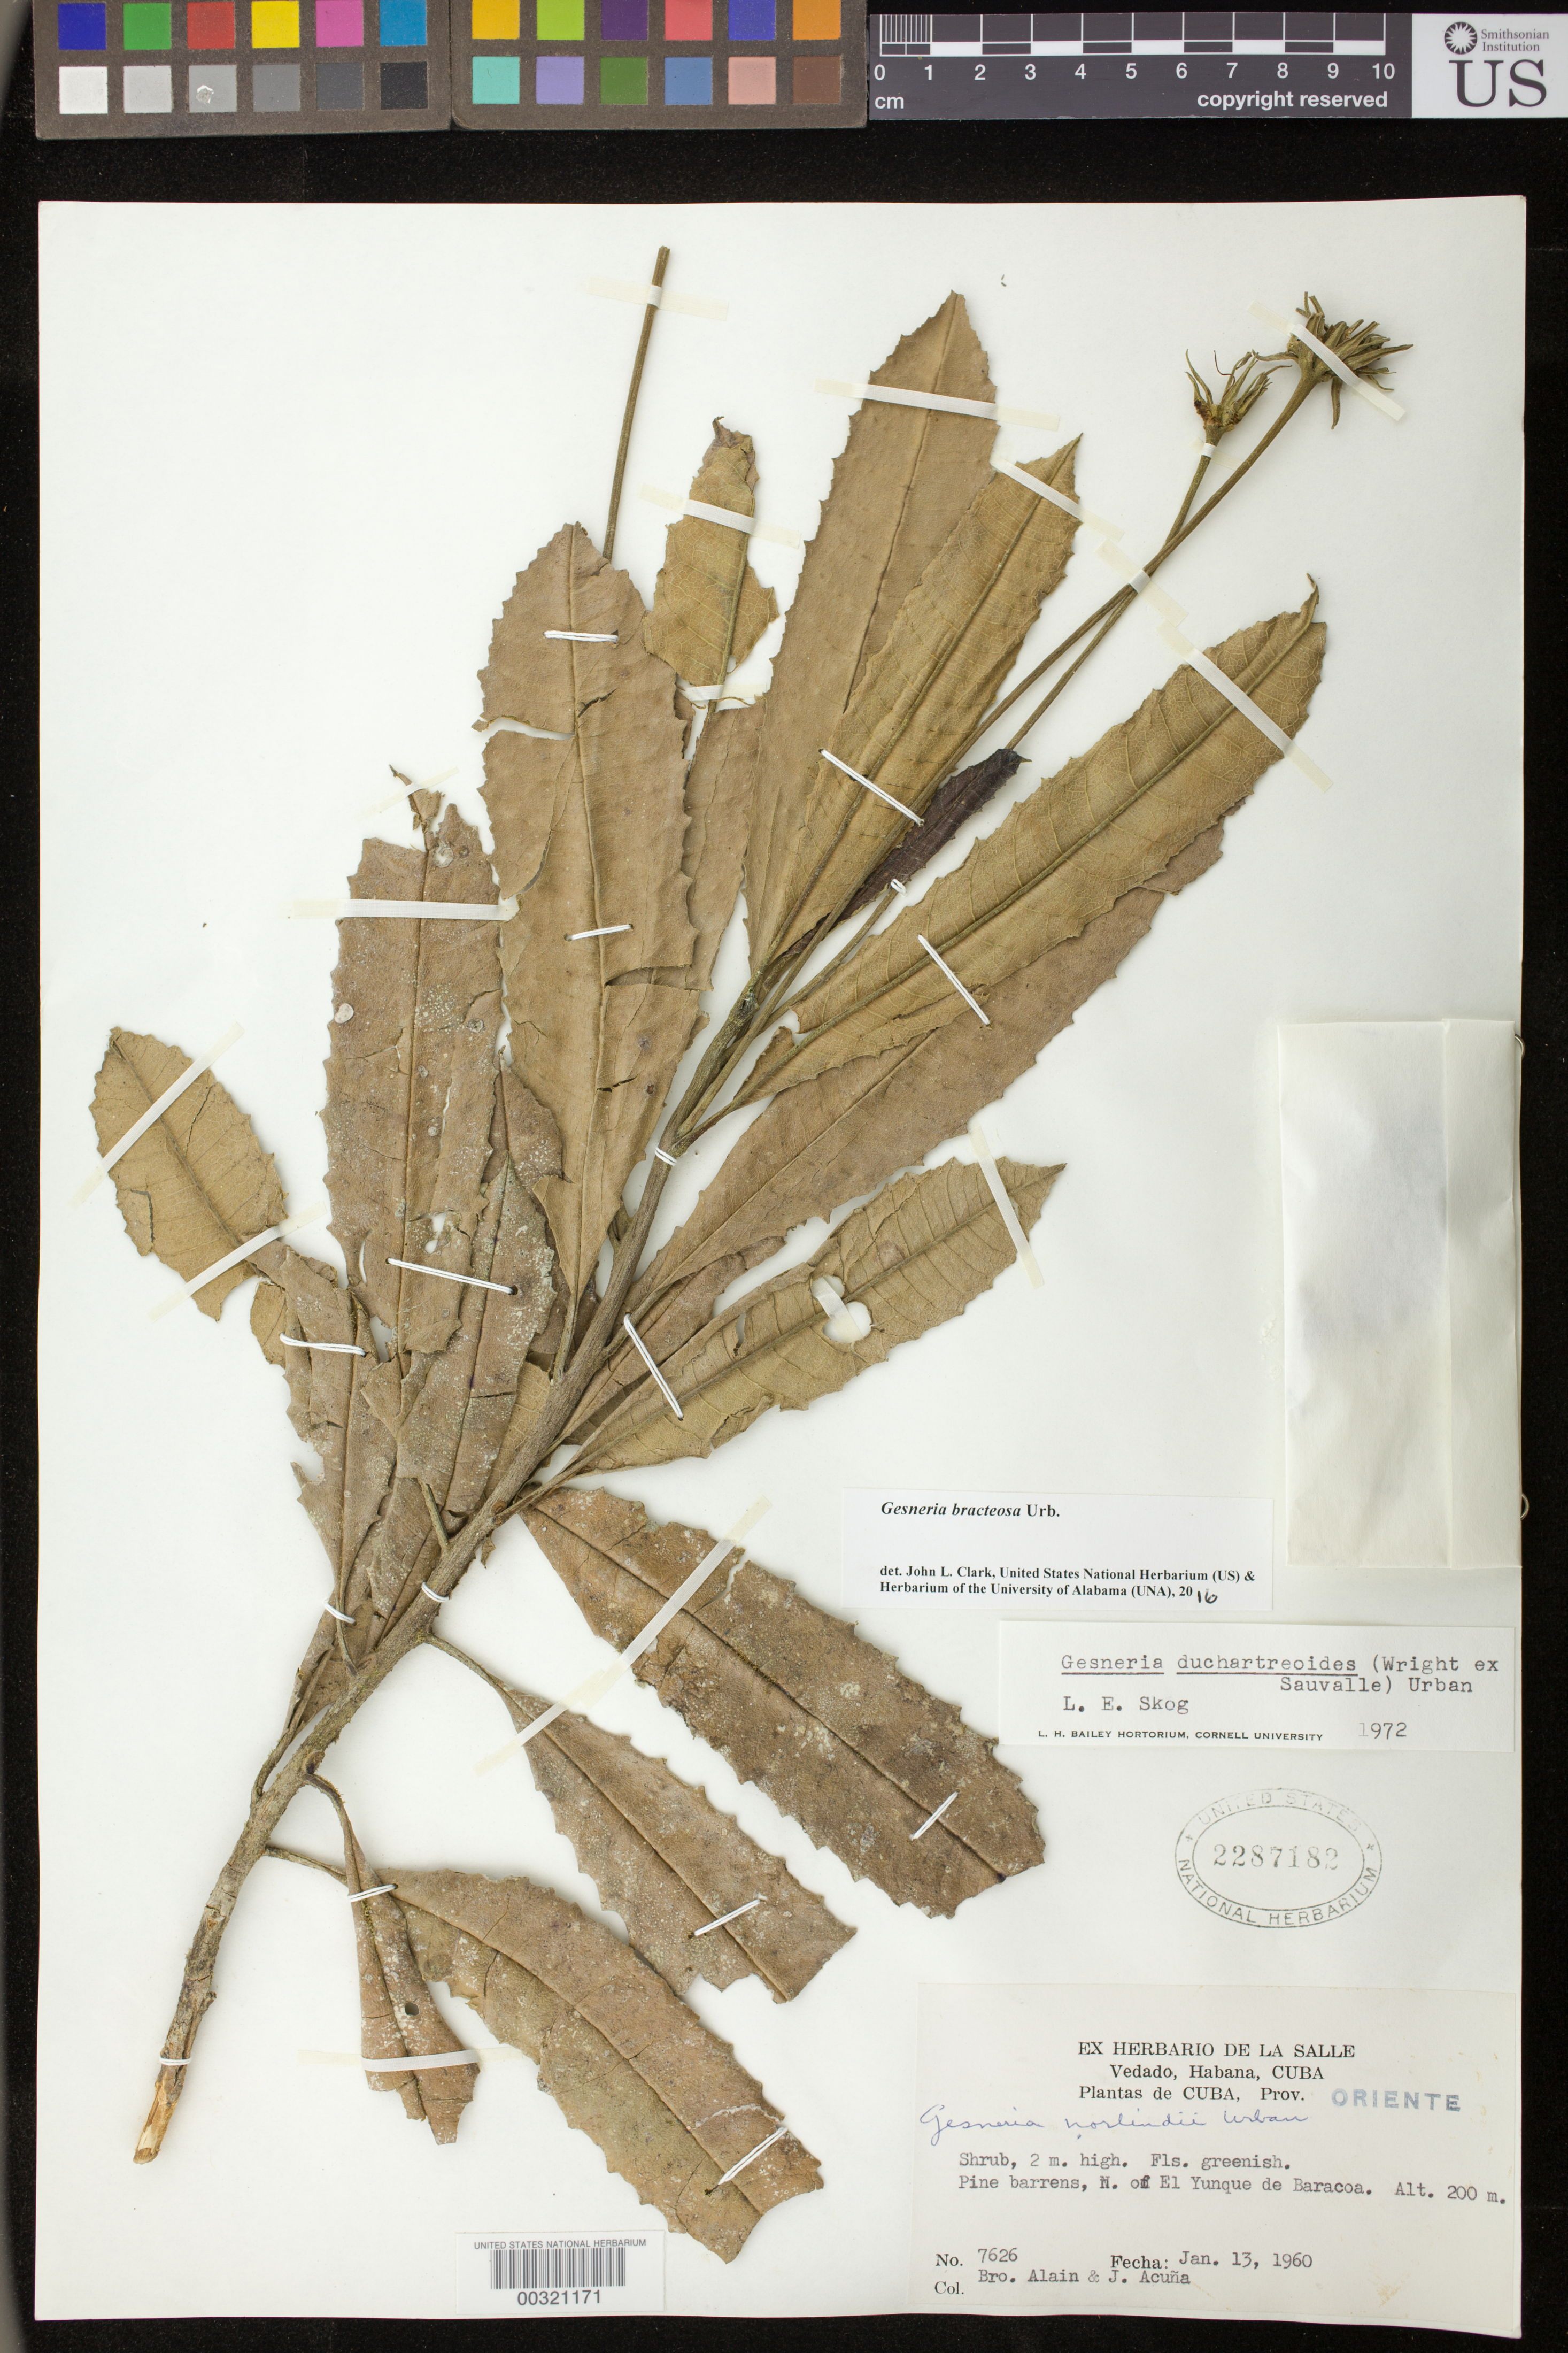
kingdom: Plantae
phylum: Tracheophyta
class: Magnoliopsida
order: Lamiales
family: Gesneriaceae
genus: Gesneria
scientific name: Gesneria bracteosa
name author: Urb.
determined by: Clark, J. L., (SEL), The Marie Selby Botanical Garden (UNITED STATES)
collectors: A. H. Liogier & J. Acuña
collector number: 7626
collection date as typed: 13 Jan 1960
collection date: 1960-01-13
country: Cuba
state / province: Oriente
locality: N of El Yunque de Baracoa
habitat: Pine barrens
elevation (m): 200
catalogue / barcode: US 2287182